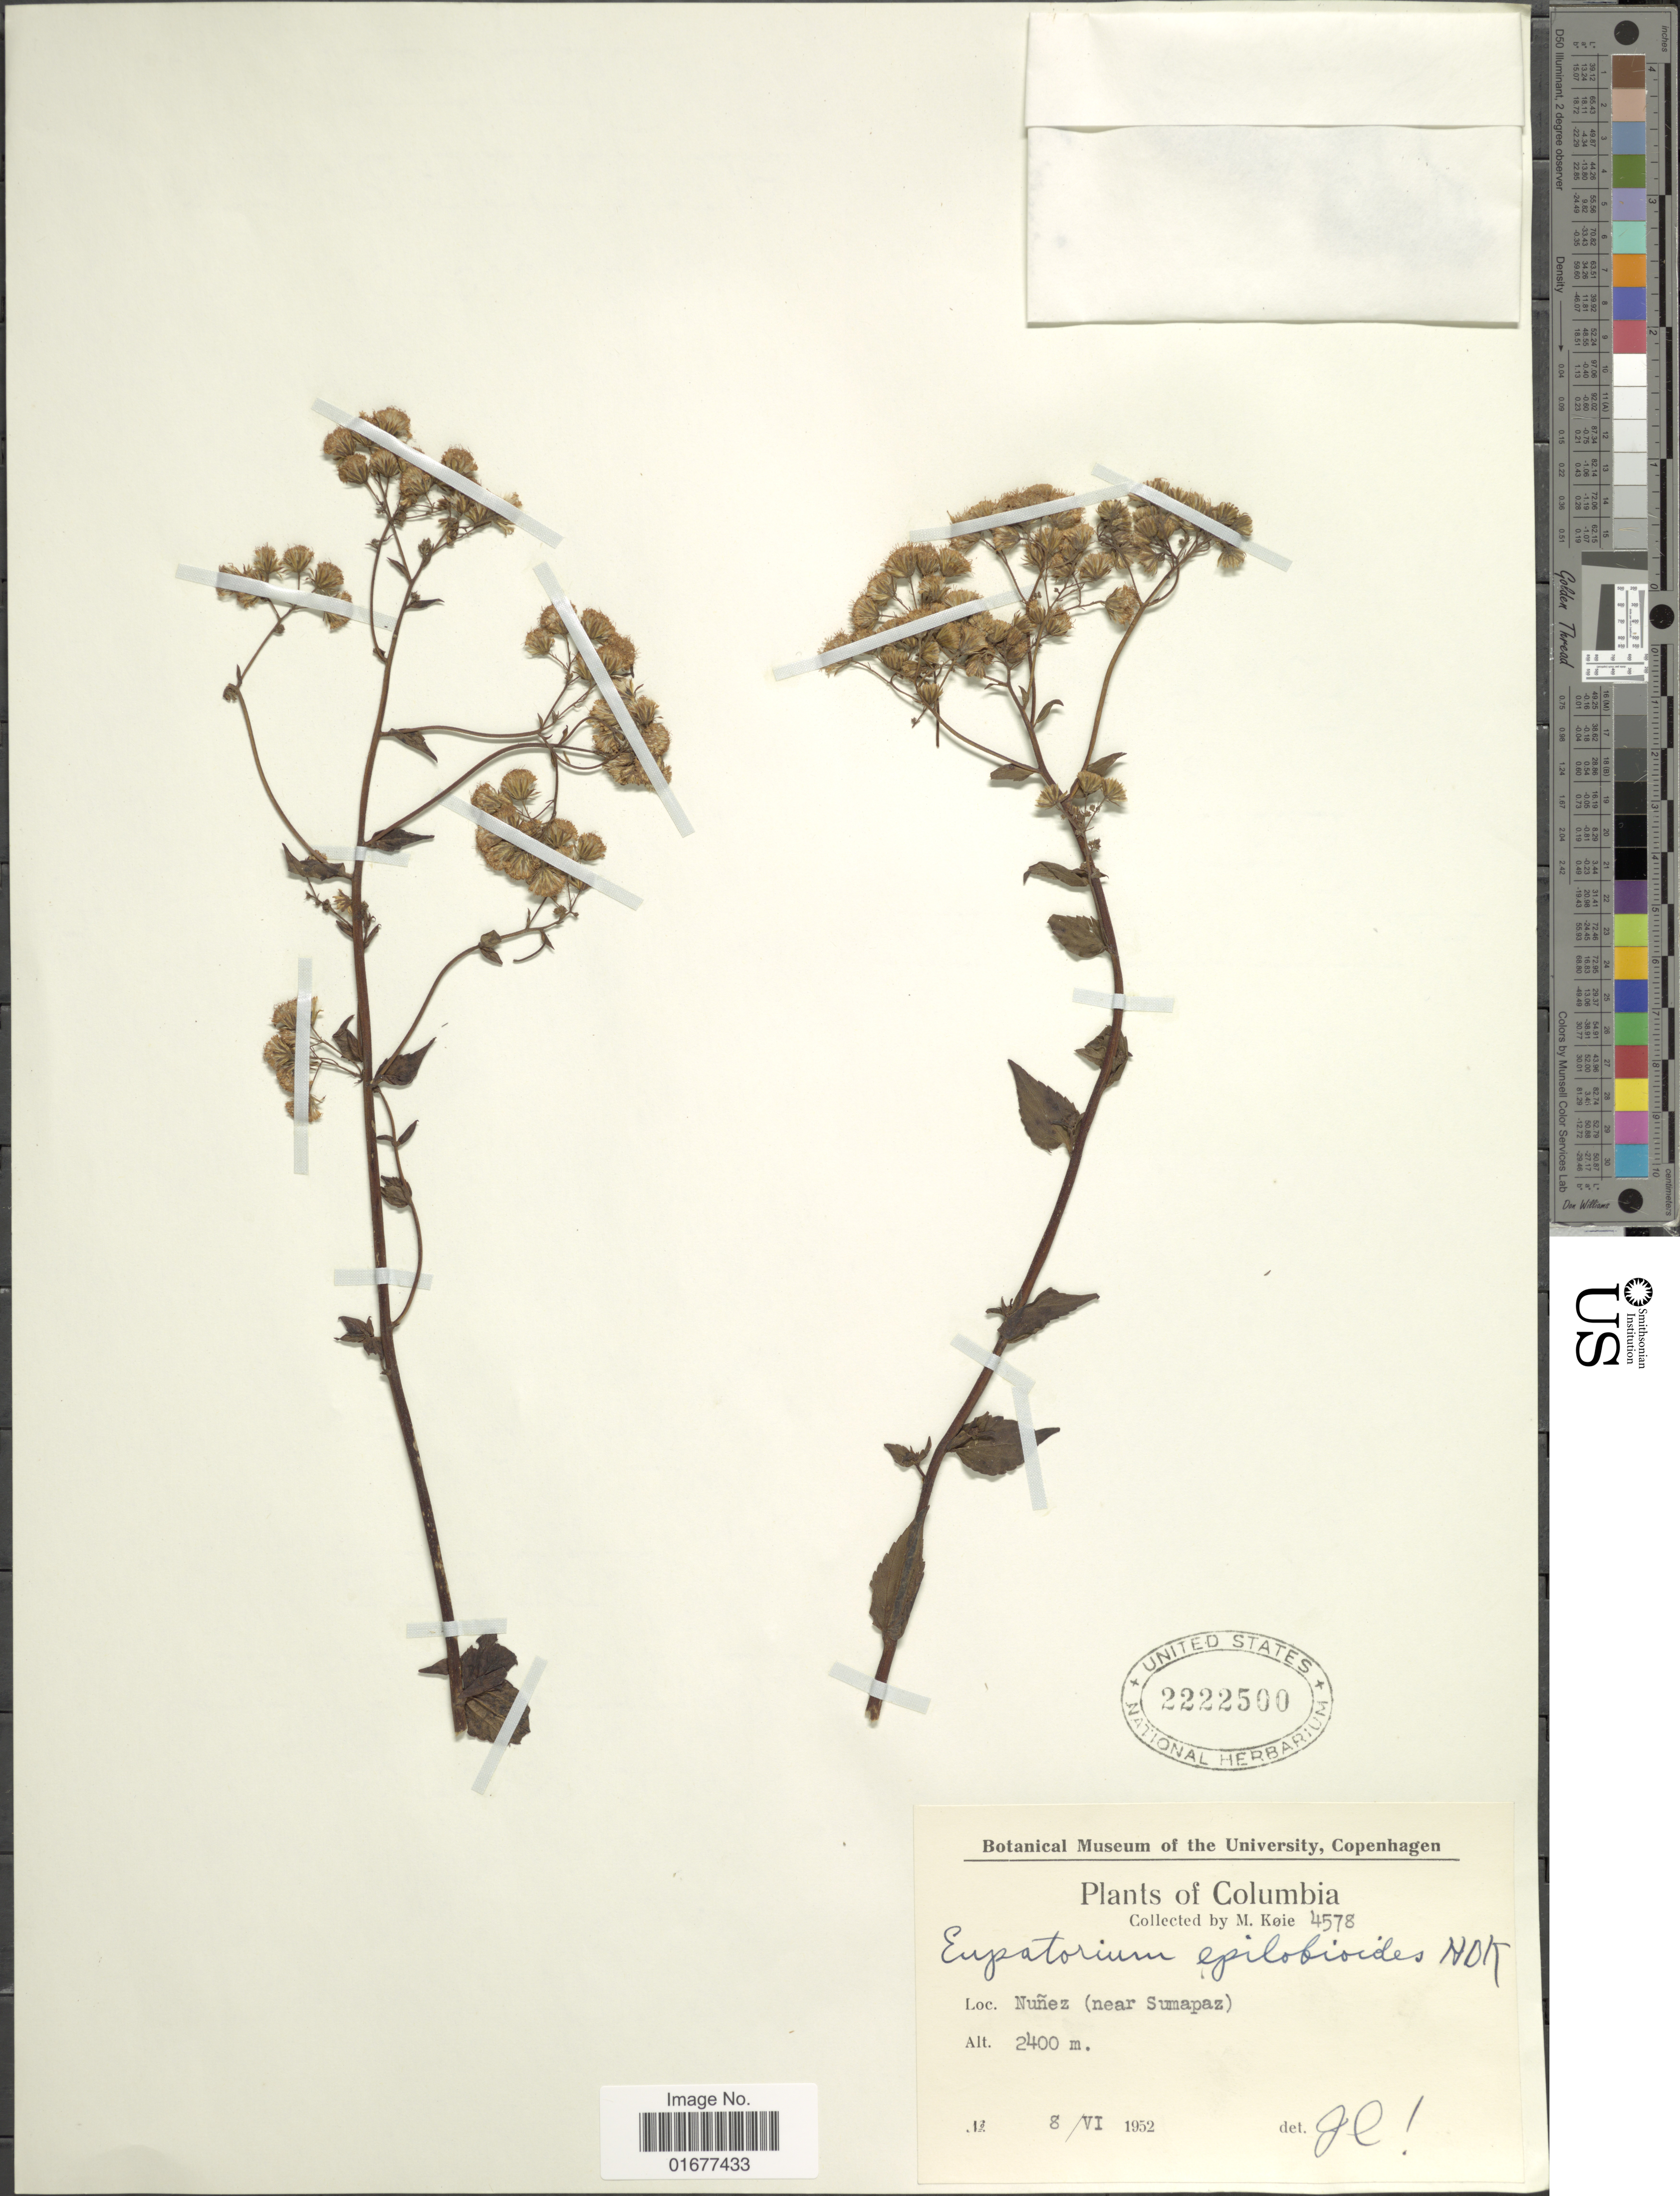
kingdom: Plantae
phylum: Tracheophyta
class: Magnoliopsida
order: Asterales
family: Asteraceae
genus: Ageratina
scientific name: Ageratina gracilis var. epilobioides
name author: (Kunth) R.M. King & H. Rob. ex Luteyn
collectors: M. Köie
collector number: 4578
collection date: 1952-06-08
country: Colombia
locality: Nunez, (near Sumapaz)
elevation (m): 2400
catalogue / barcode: US 2222500